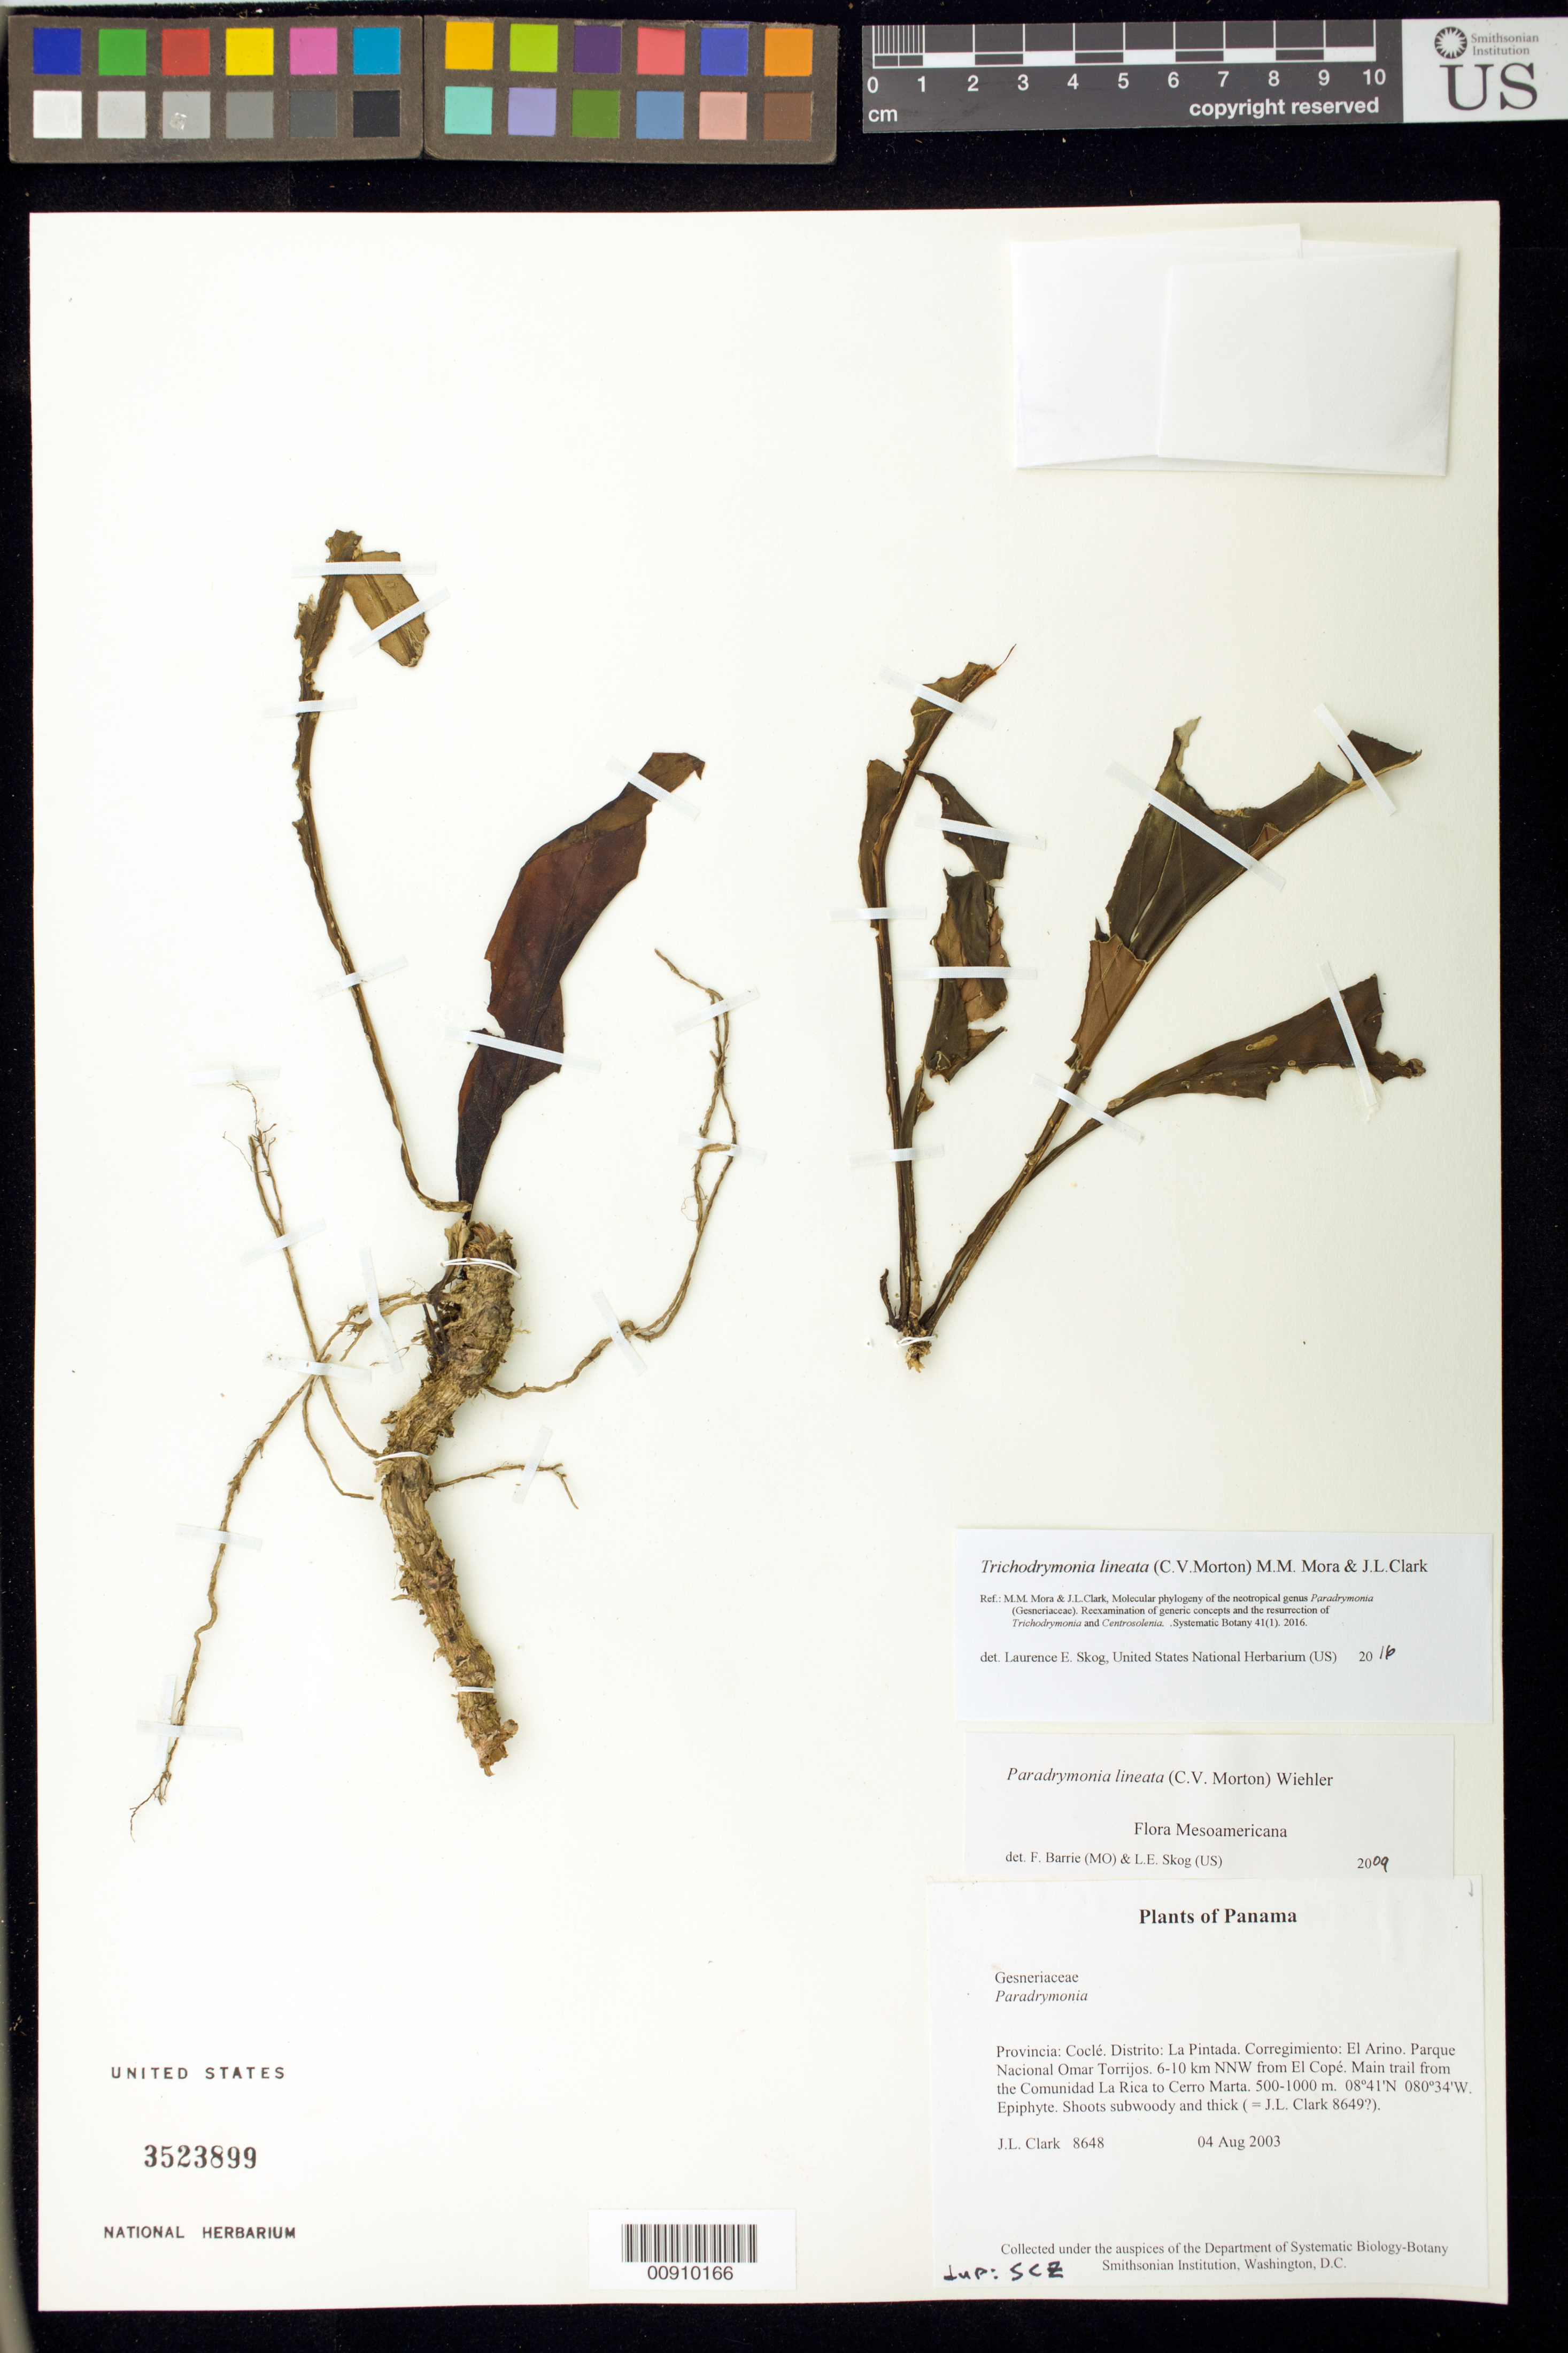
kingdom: Plantae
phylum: Tracheophyta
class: Magnoliopsida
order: Lamiales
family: Gesneriaceae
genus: Trichodrymonia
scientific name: Trichodrymonia lineata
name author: (C.V. Morton) M.M. Mora & J.L. Clark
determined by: Skog, Laurence E.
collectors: J. L. Clark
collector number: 8648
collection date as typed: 04 Aug 2003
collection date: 2003-08-04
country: Panama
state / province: Coclé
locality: La Pintada. Corregimiento: El Arino. Parque Nacional Omar Torrijos. 6-10 km NNW from El Copé. Main trail from the Comunidad La Rica to Cerro Marta.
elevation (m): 500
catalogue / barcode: US 3523899